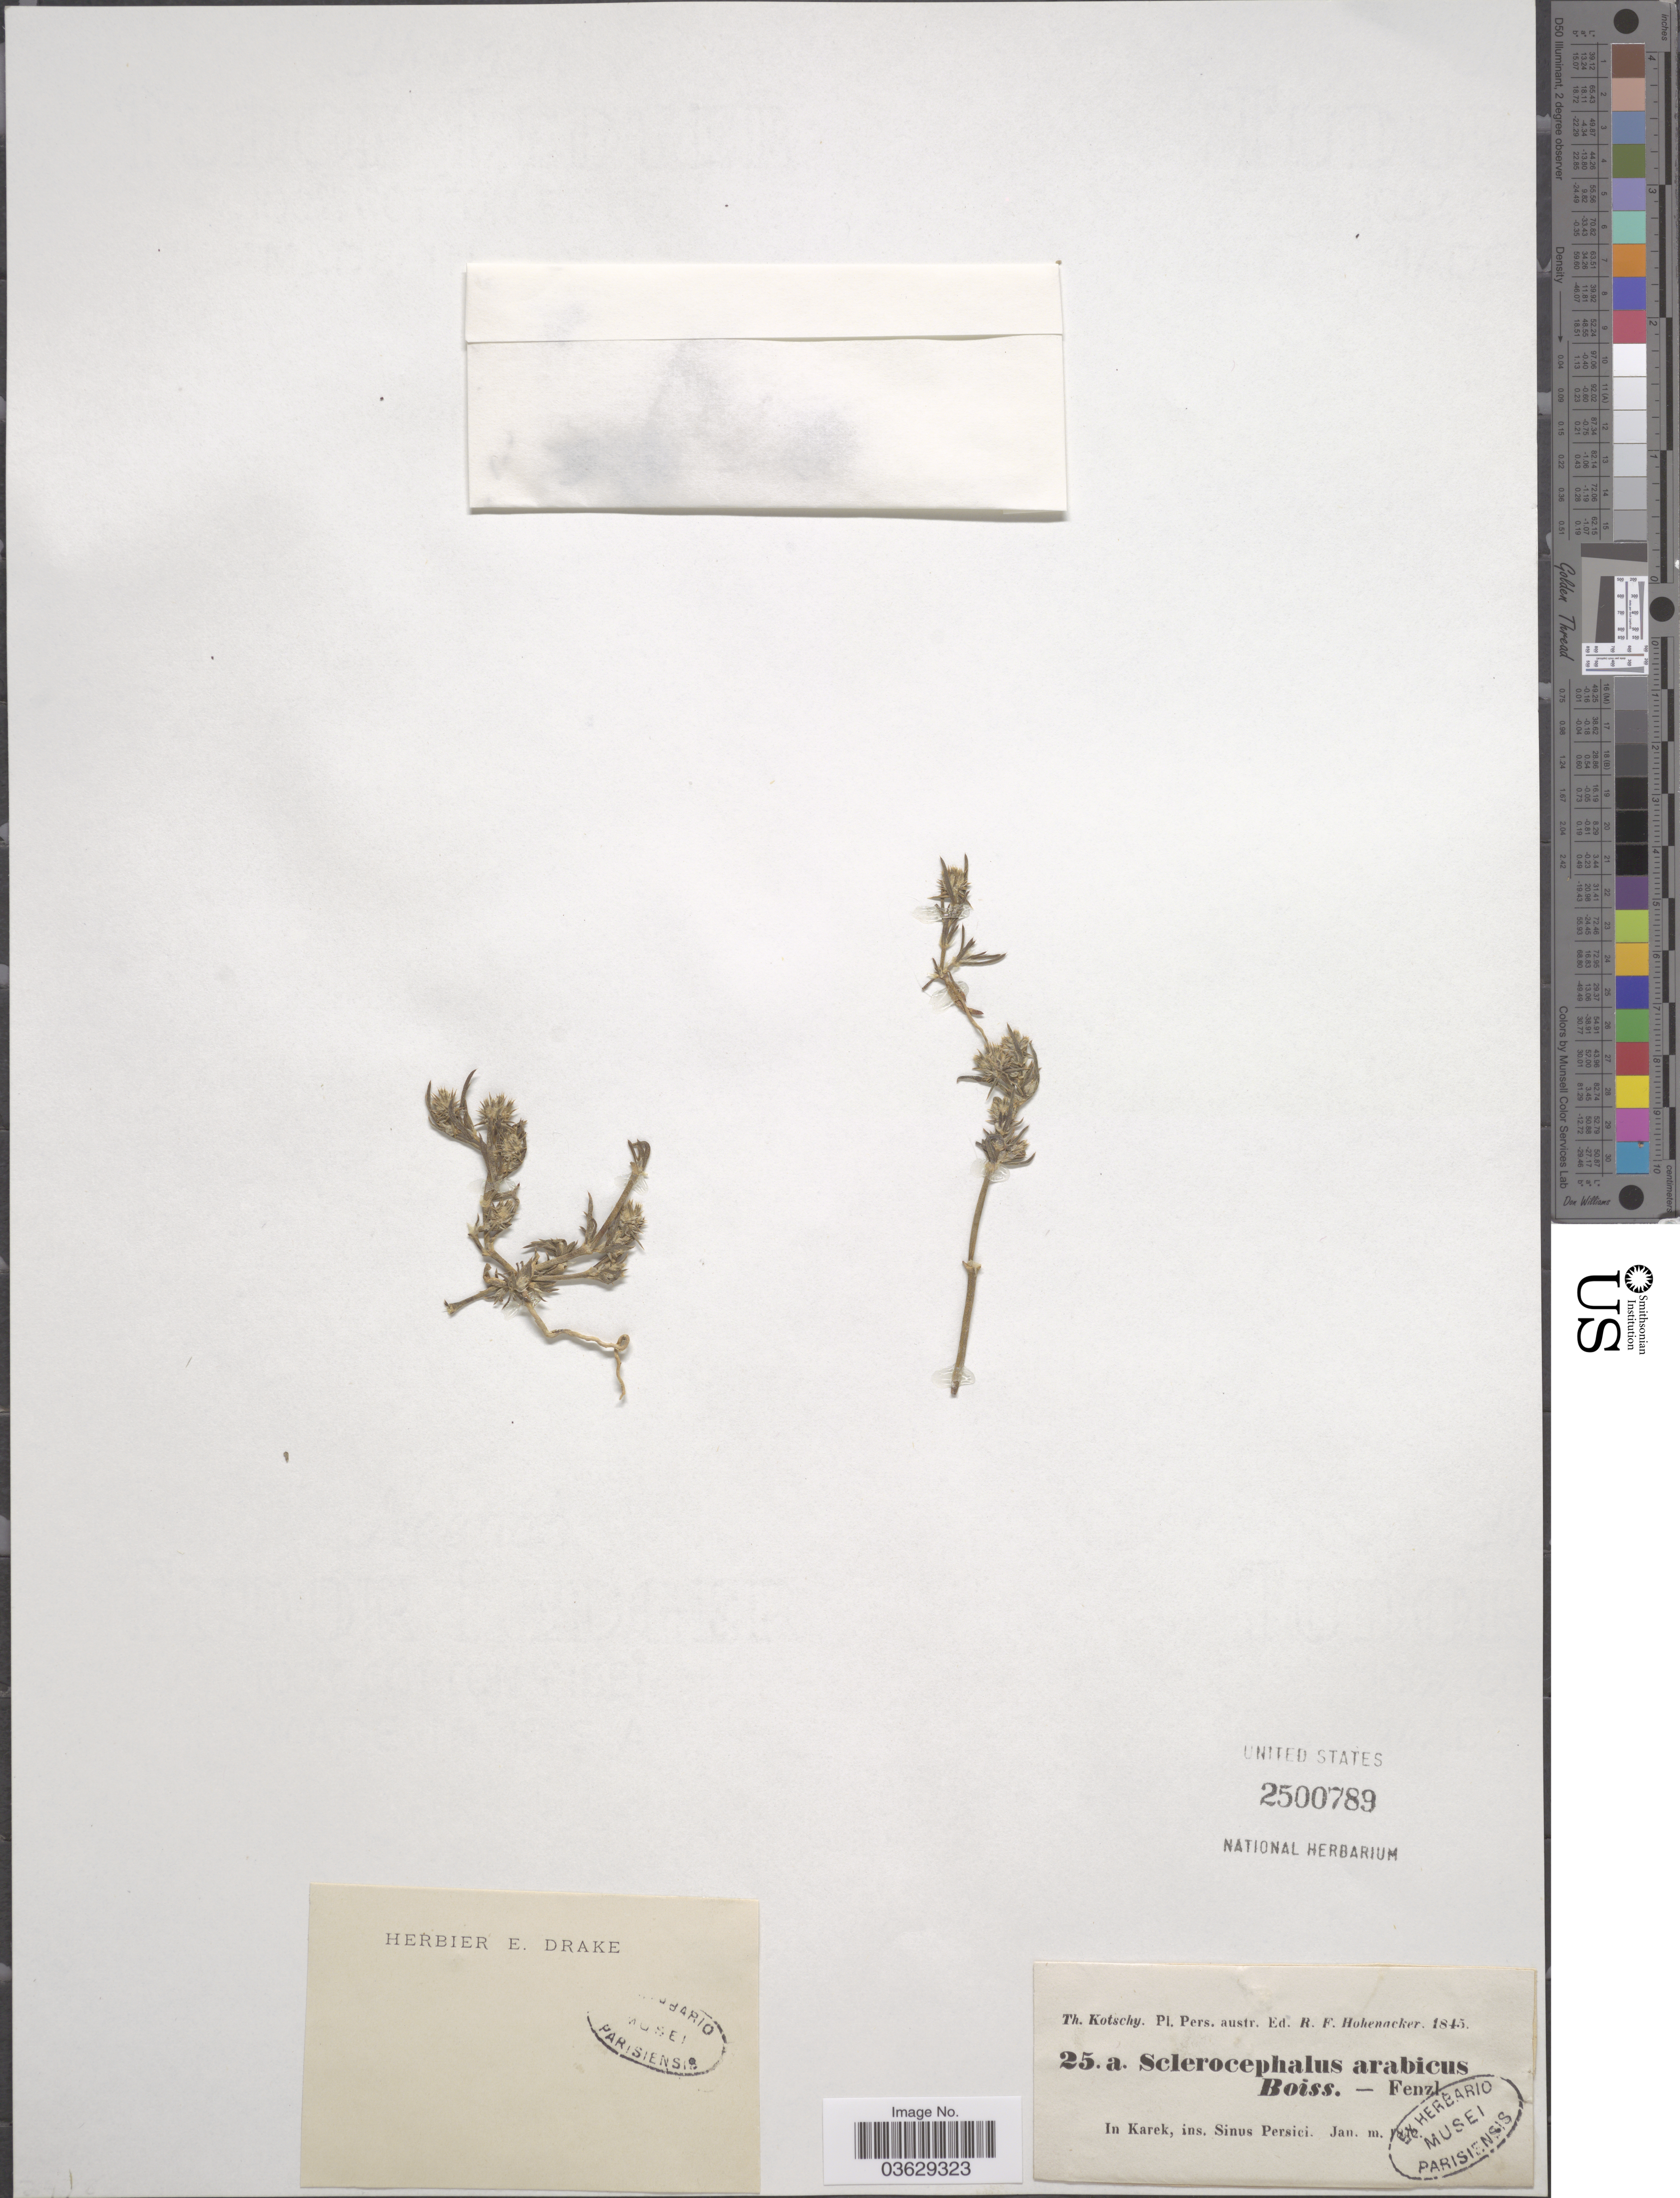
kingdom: Plantae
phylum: Tracheophyta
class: Magnoliopsida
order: Caryophyllales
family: Caryophyllaceae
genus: Gymnocarpos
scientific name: Gymnocarpos sclerocephalus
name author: (Decne.) Dahlgren & Thulin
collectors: K. G. Kotschy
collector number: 25a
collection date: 1810-01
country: Iran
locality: Pers. austr. In Karek, ins. Sinus Persici.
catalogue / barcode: US 2500789